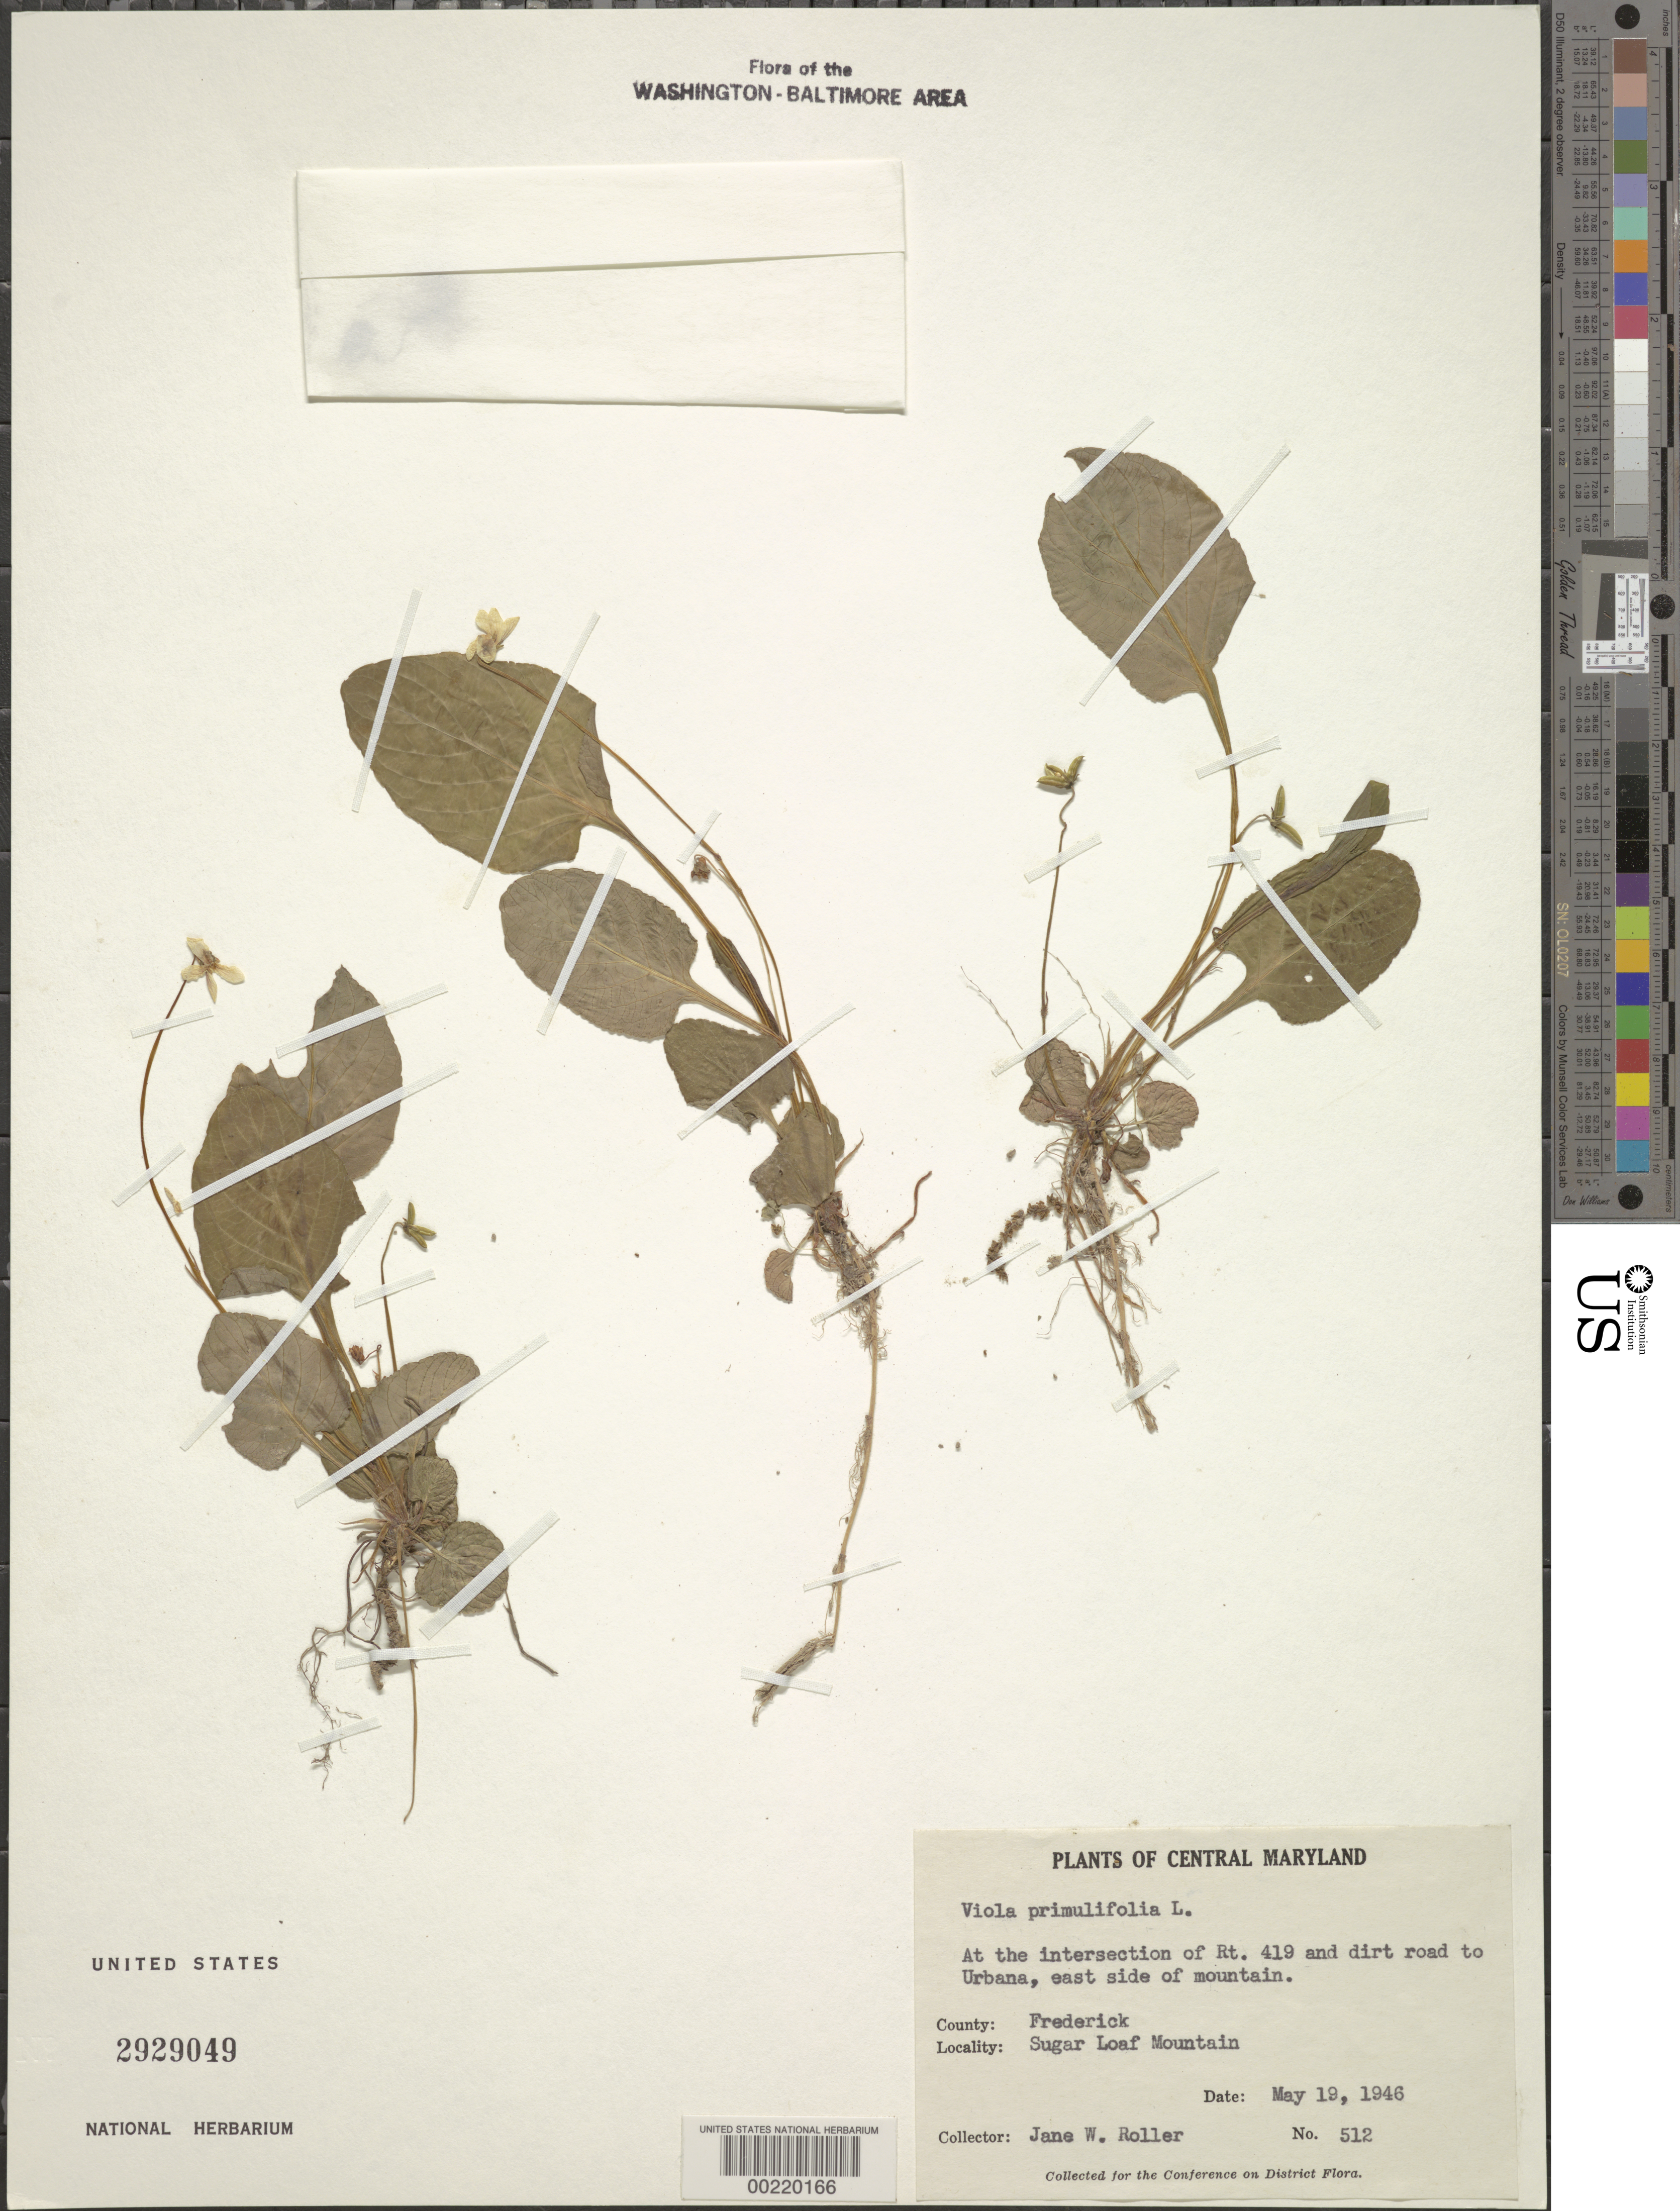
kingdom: Plantae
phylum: Tracheophyta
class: Magnoliopsida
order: Malpighiales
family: Violaceae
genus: Viola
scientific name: Viola primulifolia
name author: L.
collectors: J. W. Roller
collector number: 512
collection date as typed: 19 May 1946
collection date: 1946-05-19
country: United States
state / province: Maryland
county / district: Frederick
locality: Sugar Loaf Mountain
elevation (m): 183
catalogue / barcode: US 2929049